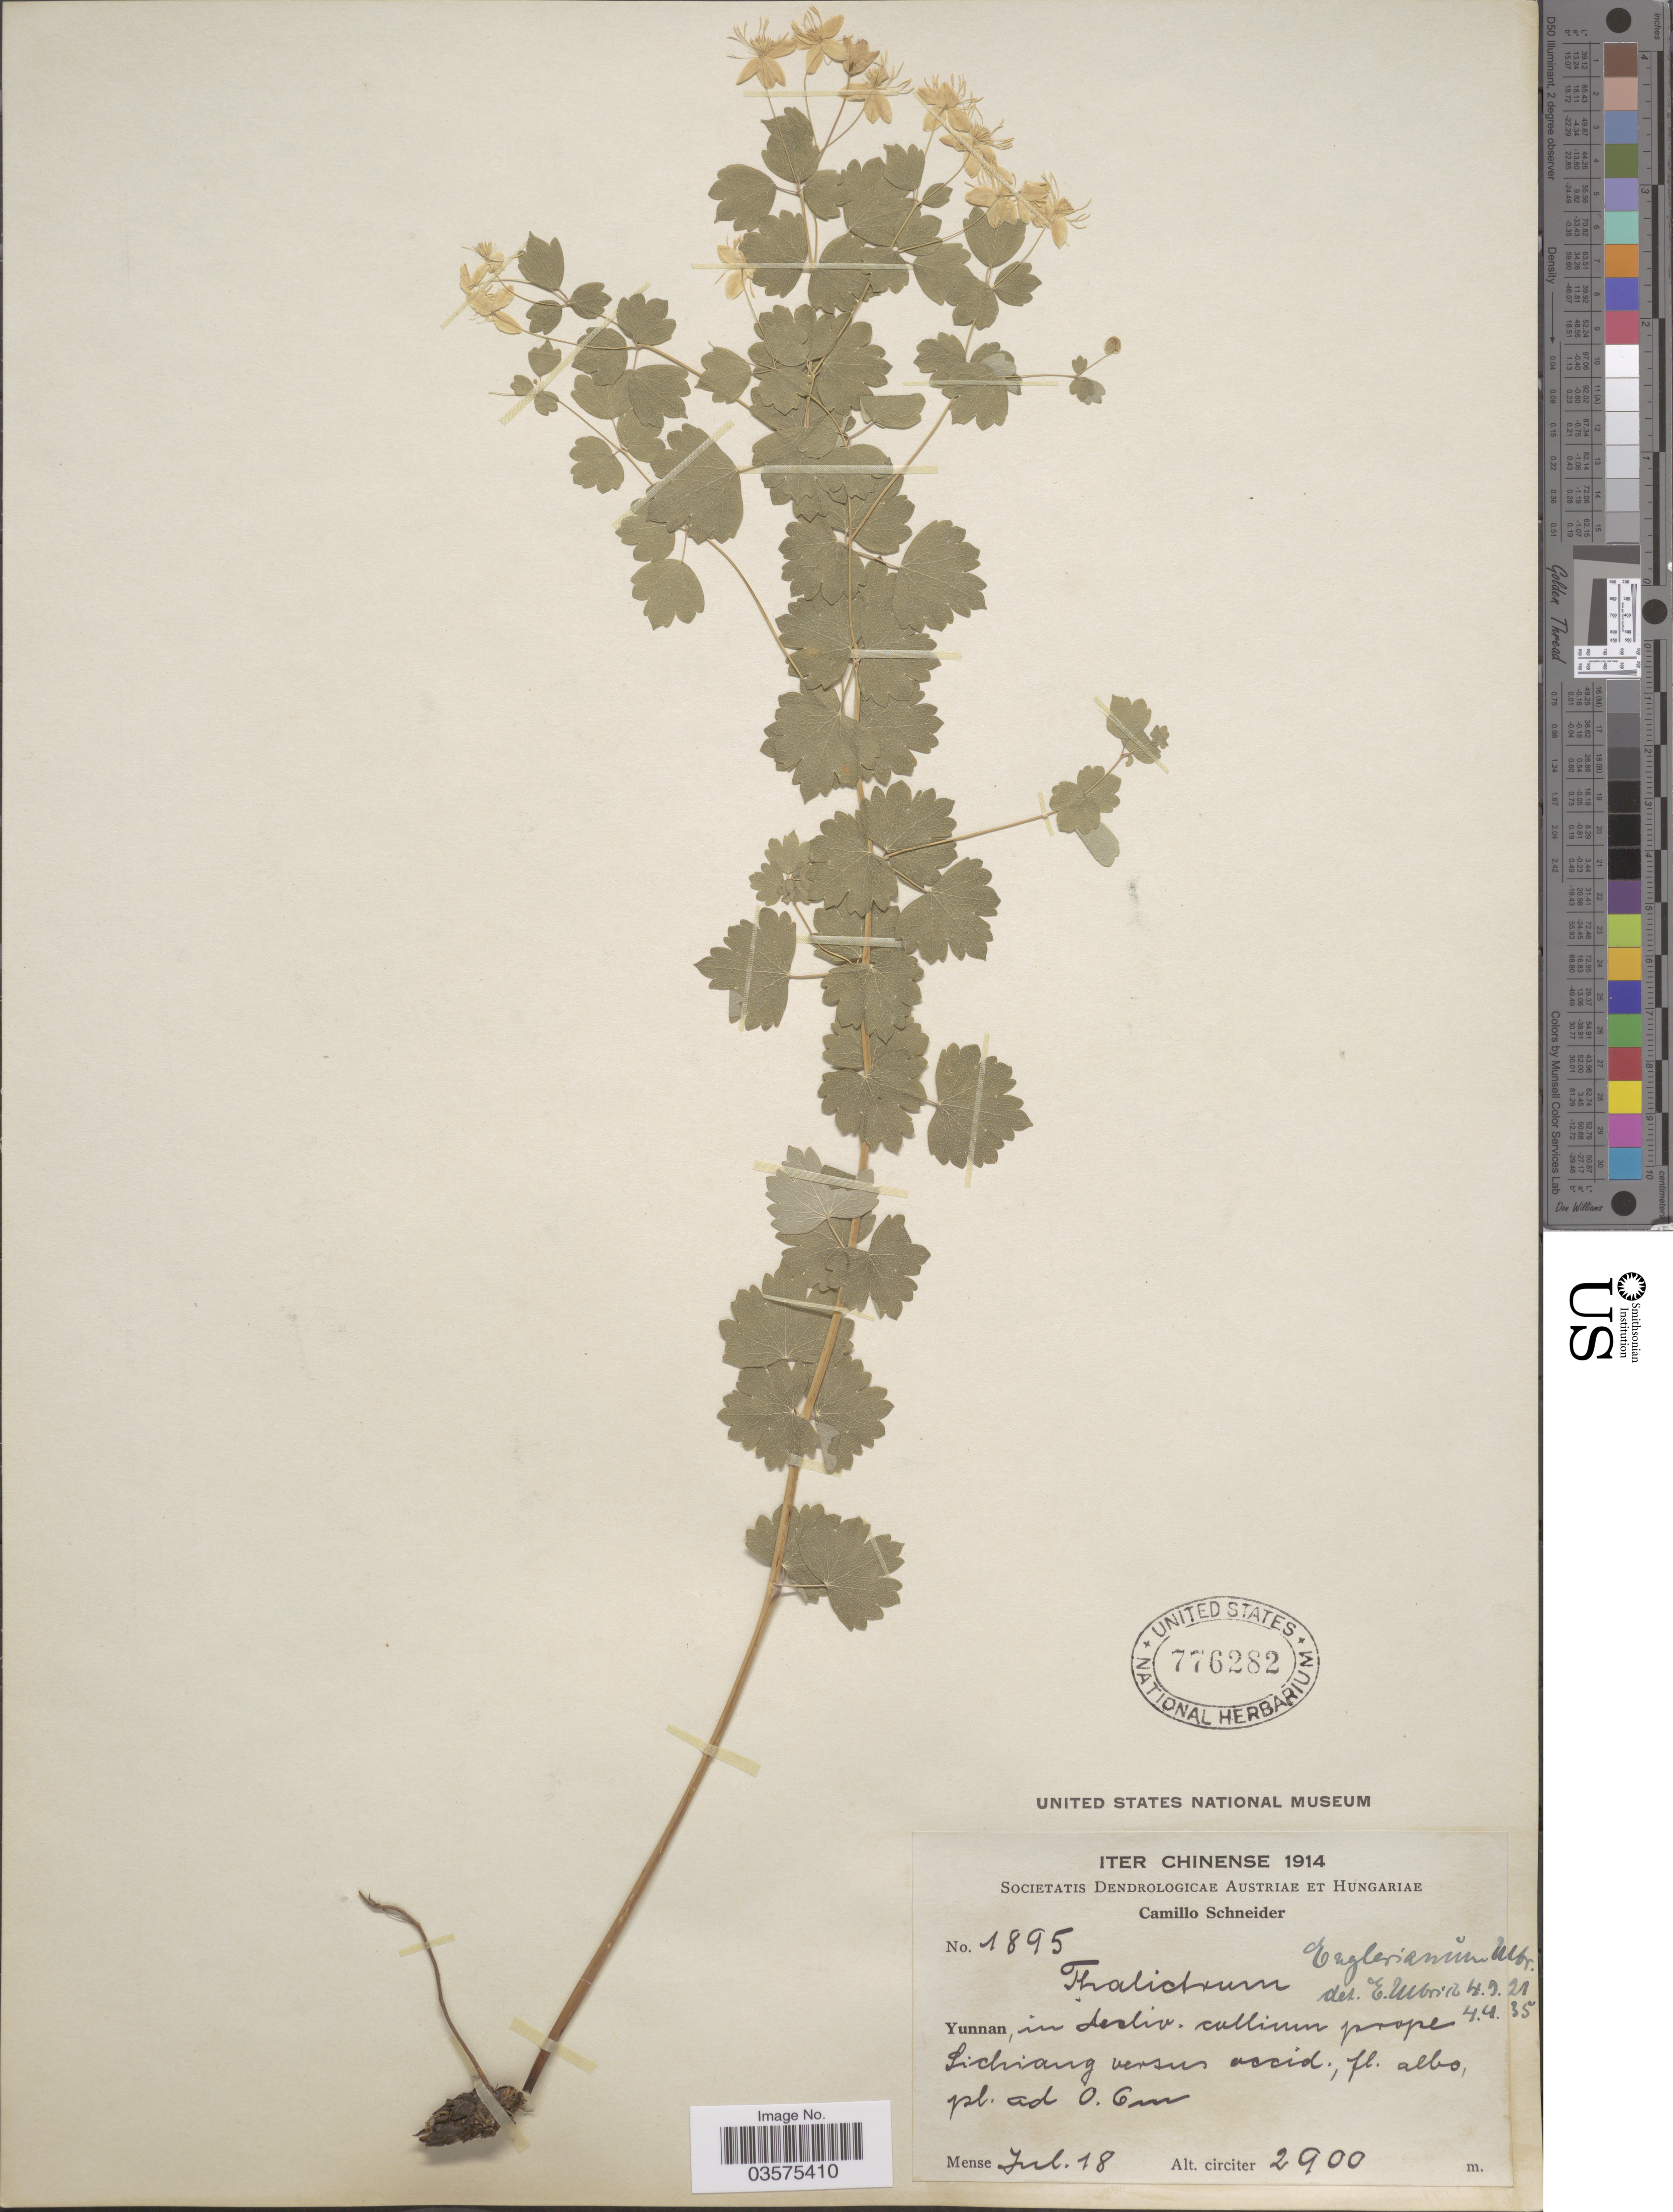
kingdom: Plantae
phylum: Tracheophyta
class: Magnoliopsida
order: Ranunculales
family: Ranunculaceae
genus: Thalictrum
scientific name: Thalictrum englerianum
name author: Ulbr.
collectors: C. K. Schneider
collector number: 1895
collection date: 1914-07-18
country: China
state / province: Yunnan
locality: Prope Lichiang versus occid.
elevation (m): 2900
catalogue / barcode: US 776282